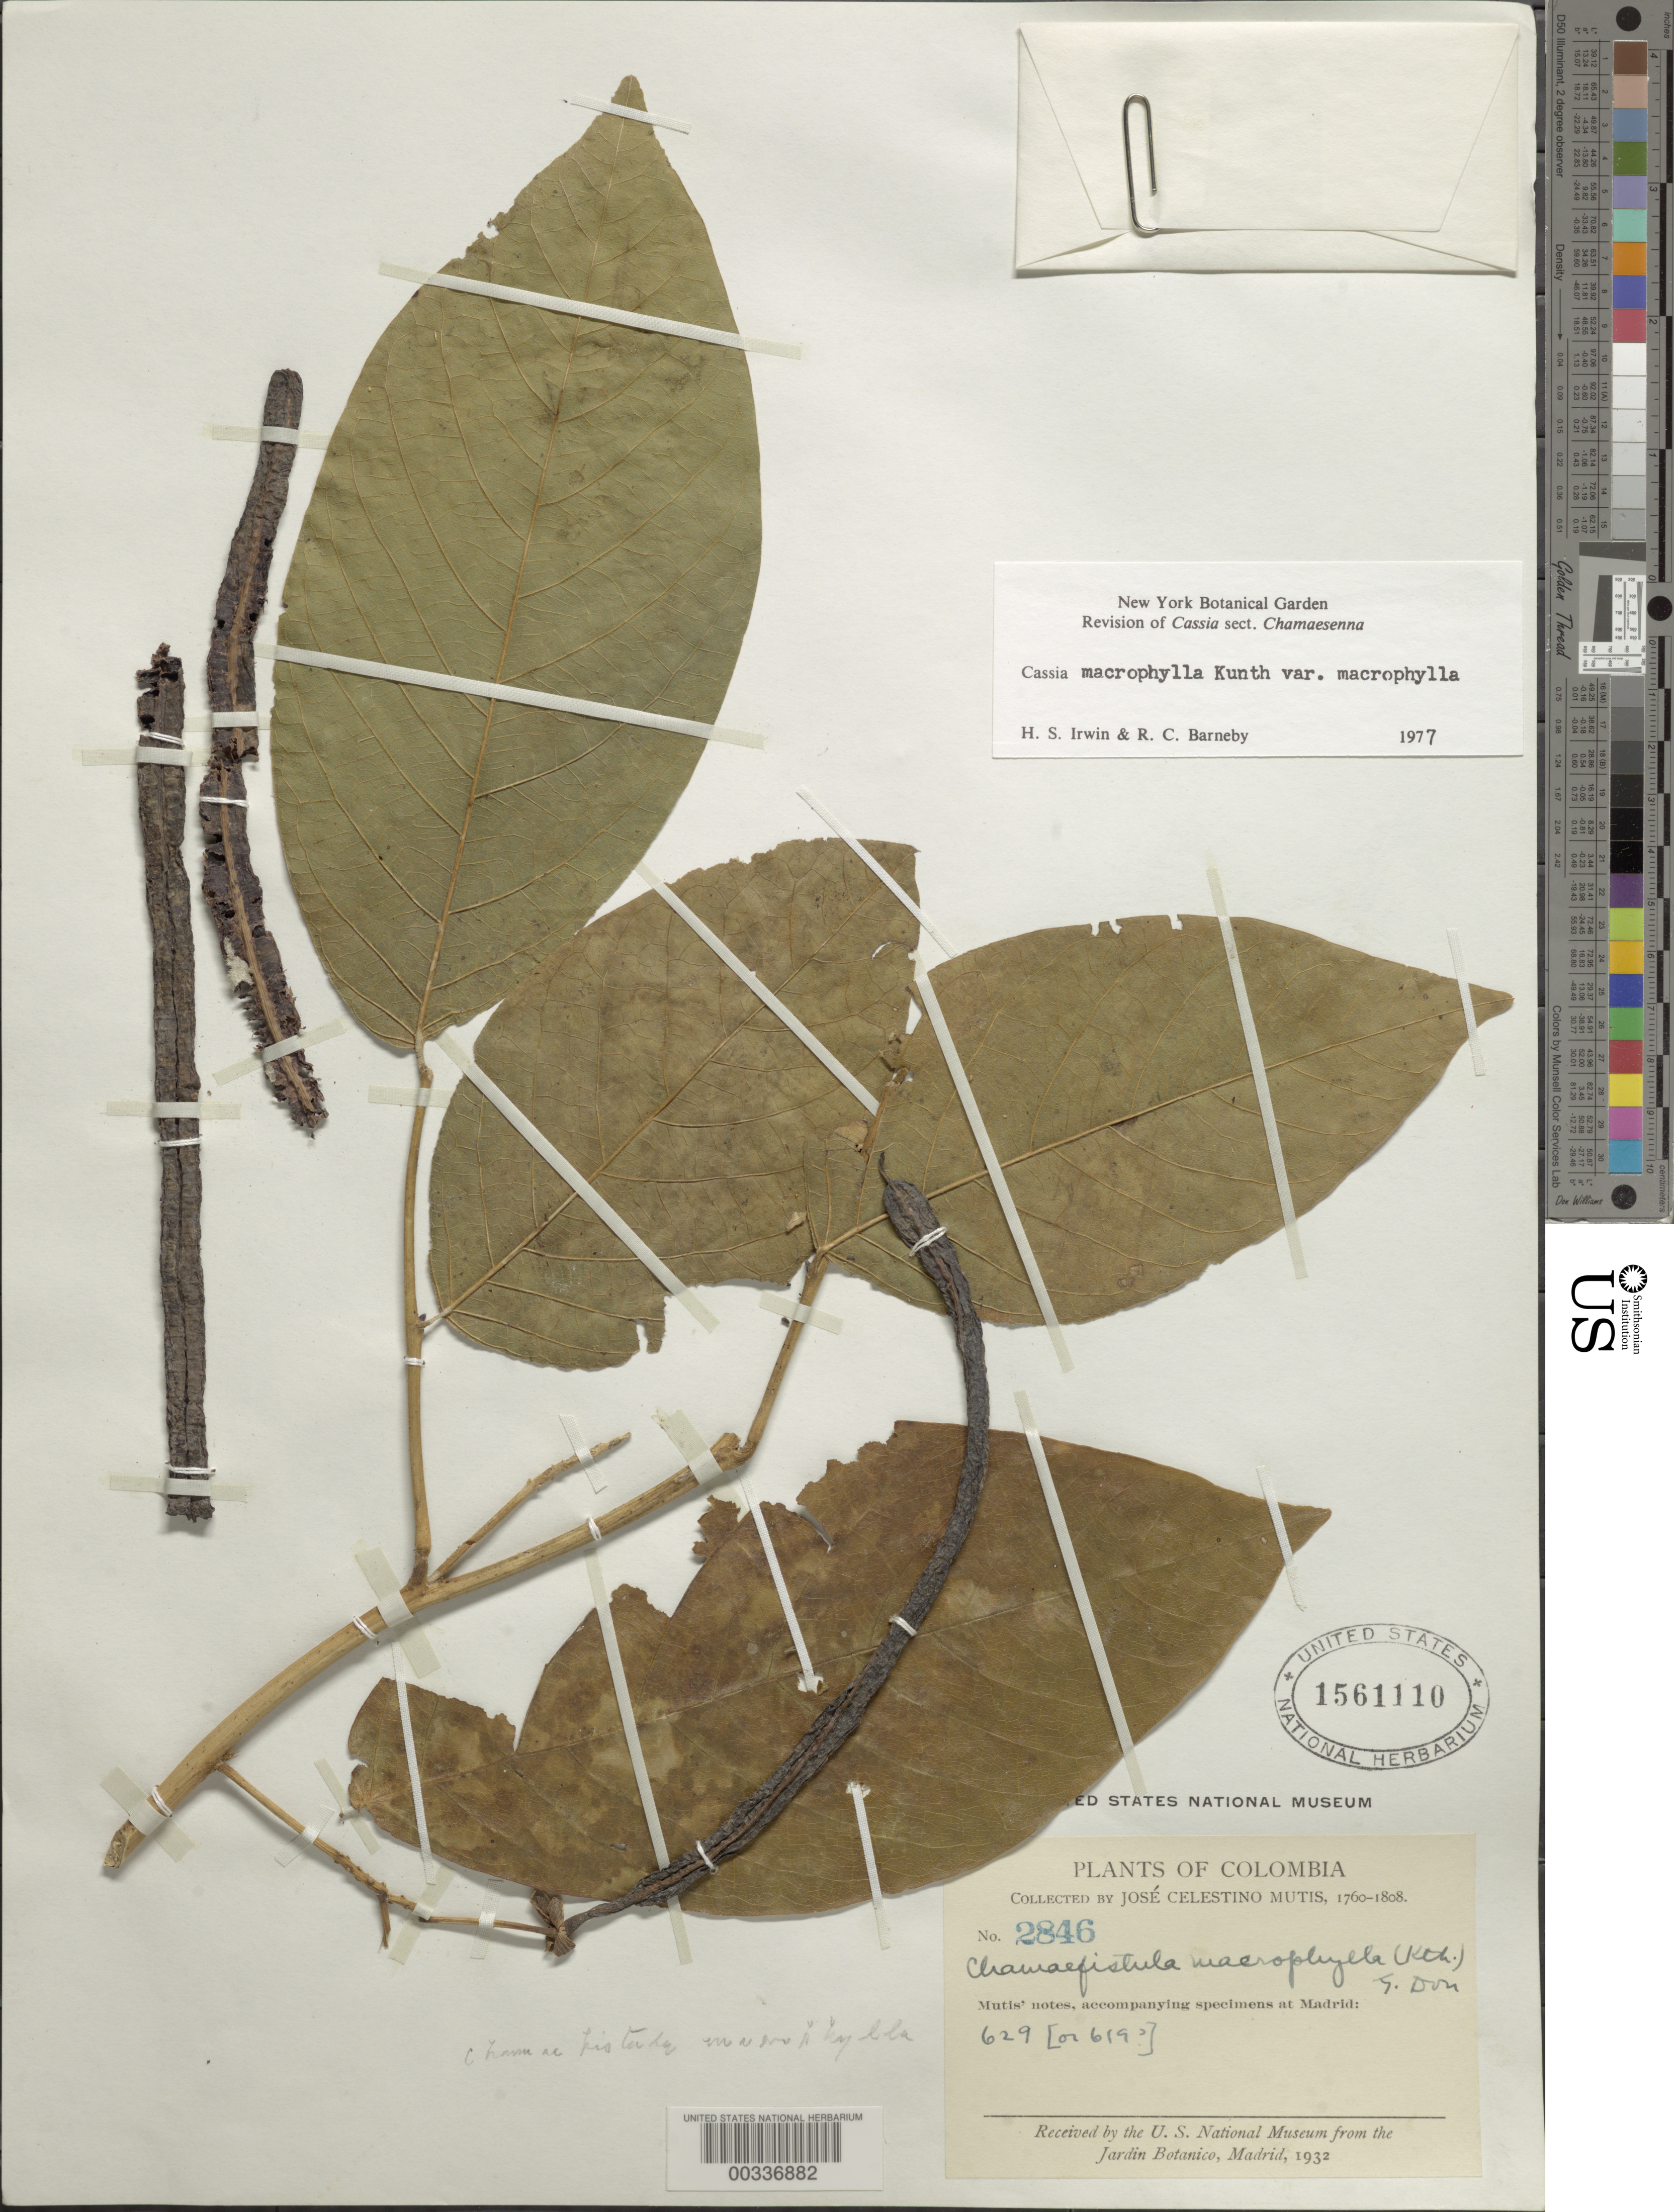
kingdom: Plantae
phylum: Tracheophyta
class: Magnoliopsida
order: Fabales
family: Fabaceae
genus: Senna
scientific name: Senna macrophylla var. macrophylla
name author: (Kunth) H.S. Irwin & Barneby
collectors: J. C. B. Mutis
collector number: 2846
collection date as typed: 1760 to -- -- 1808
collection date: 1760/1808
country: Colombia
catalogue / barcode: US 1561110